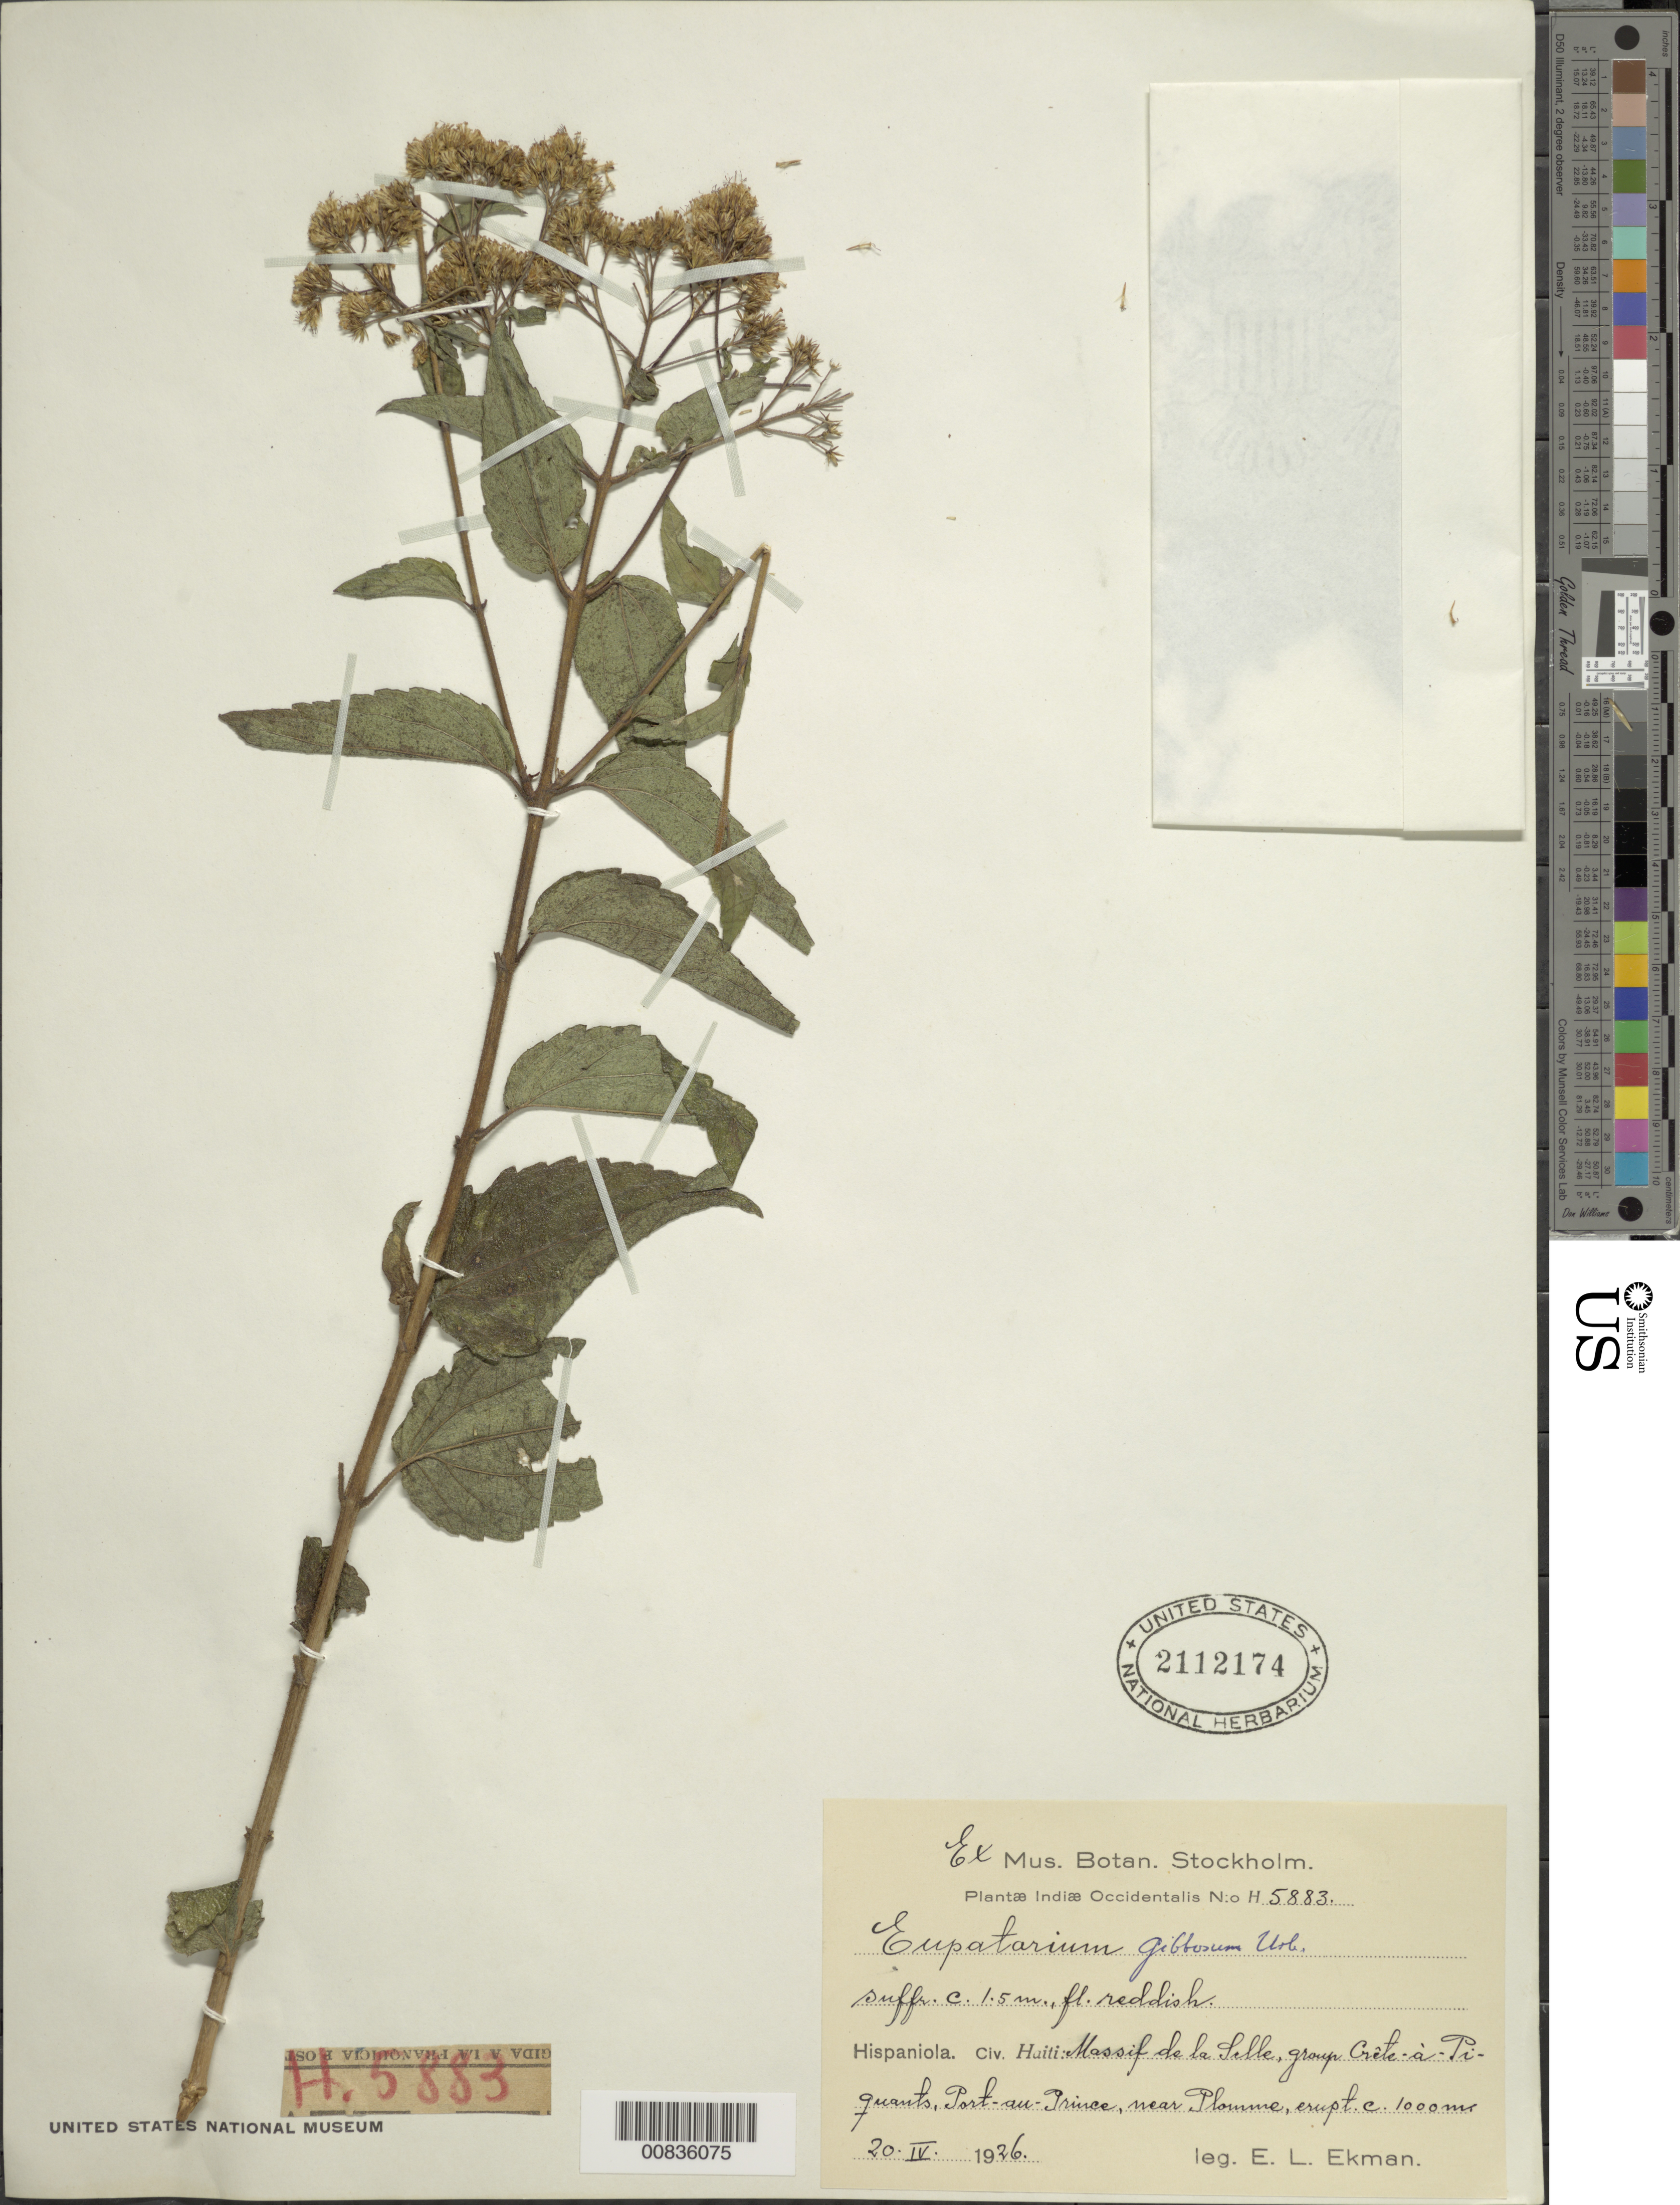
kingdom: Plantae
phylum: Tracheophyta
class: Magnoliopsida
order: Asterales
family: Asteraceae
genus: Koanophyllon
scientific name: Koanophyllon gibbosum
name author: (Urb.) R.M. King & H. Rob.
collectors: E. L. Ekman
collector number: H 5883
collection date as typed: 20 Apr 1926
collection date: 1926-04-20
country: Haiti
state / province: Ouest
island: Hispaniola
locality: Massif de la Selle, group Crête-à-Prquants, Port-au-Prince, near Plomme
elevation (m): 1000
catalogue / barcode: US 2112174